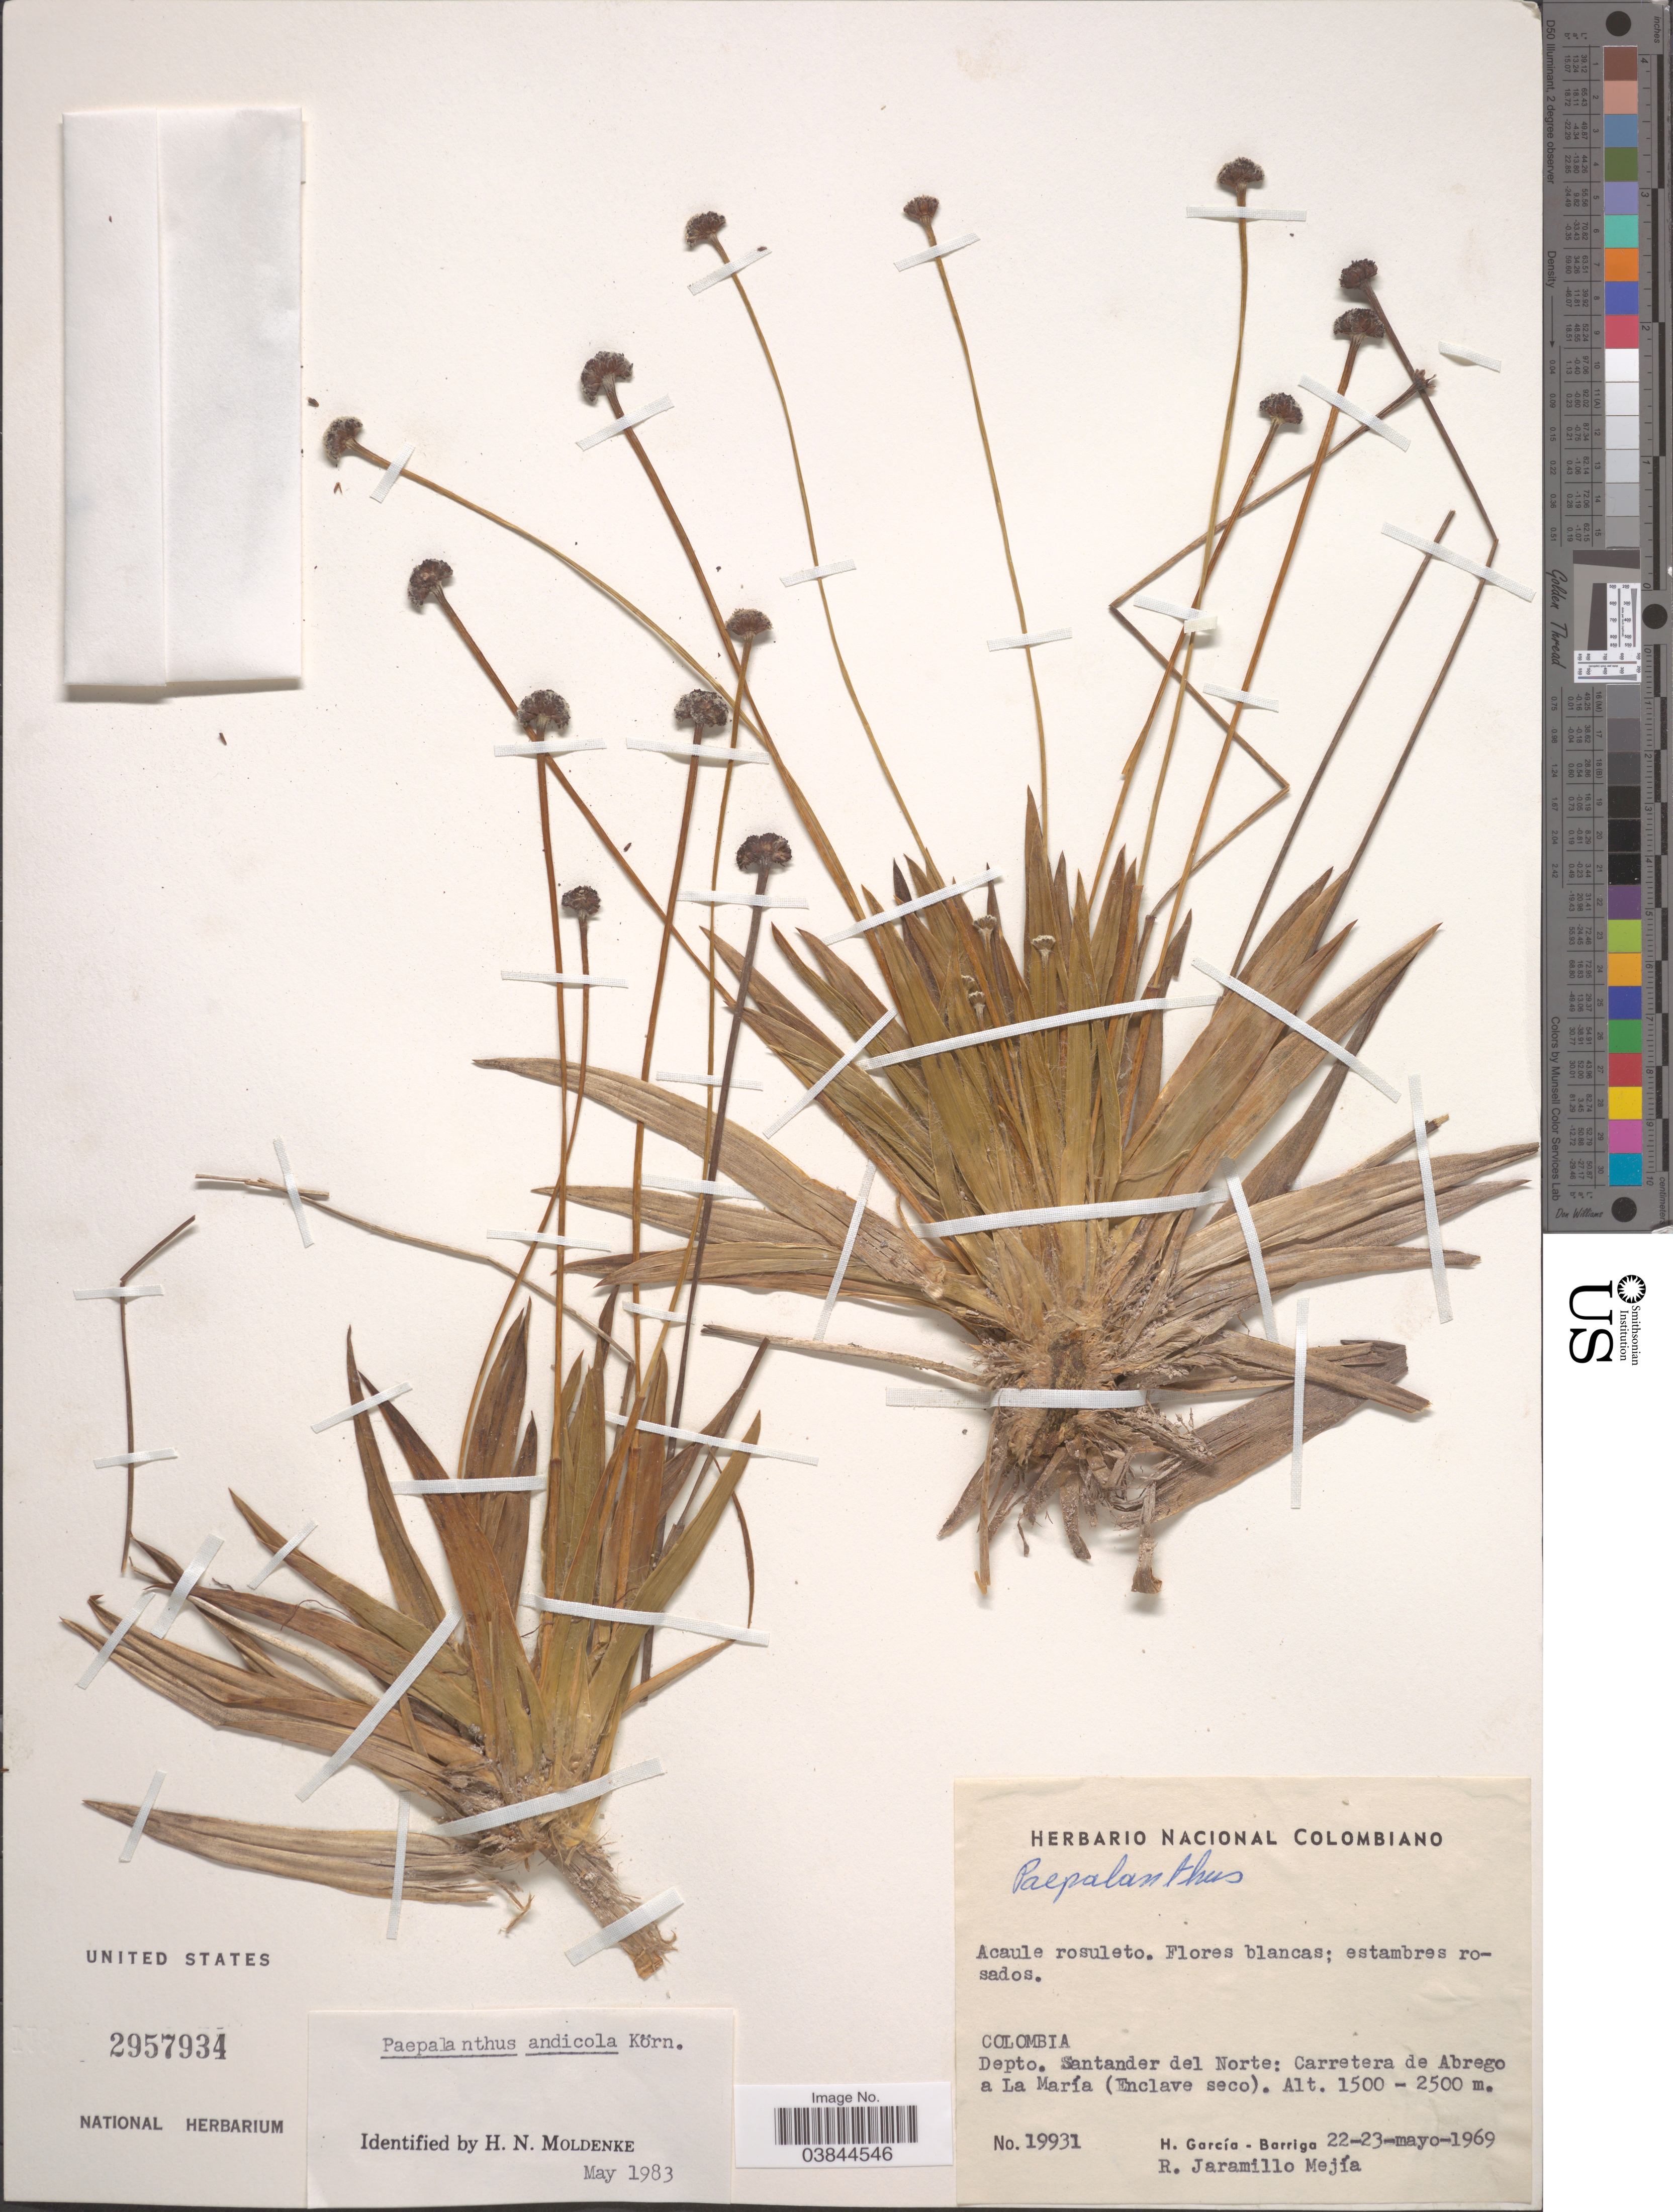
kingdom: Plantae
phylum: Tracheophyta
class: Liliopsida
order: Poales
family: Eriocaulaceae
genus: Paepalanthus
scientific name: Paepalanthus ensifolius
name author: (Kunth) Kunth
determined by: Sauthier, Laura Jeanne, (SPF), Universidade de Sao Paulo (BRAZIL)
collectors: H. García Barriga & R. Jaramillo M.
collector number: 19931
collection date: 1969-05-22/1969-05-23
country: Colombia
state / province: Norte de Santander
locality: Depto. Santander del Norte: Carretera de Abrego a La María (Enclave seco).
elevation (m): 1500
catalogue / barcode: US 2957934